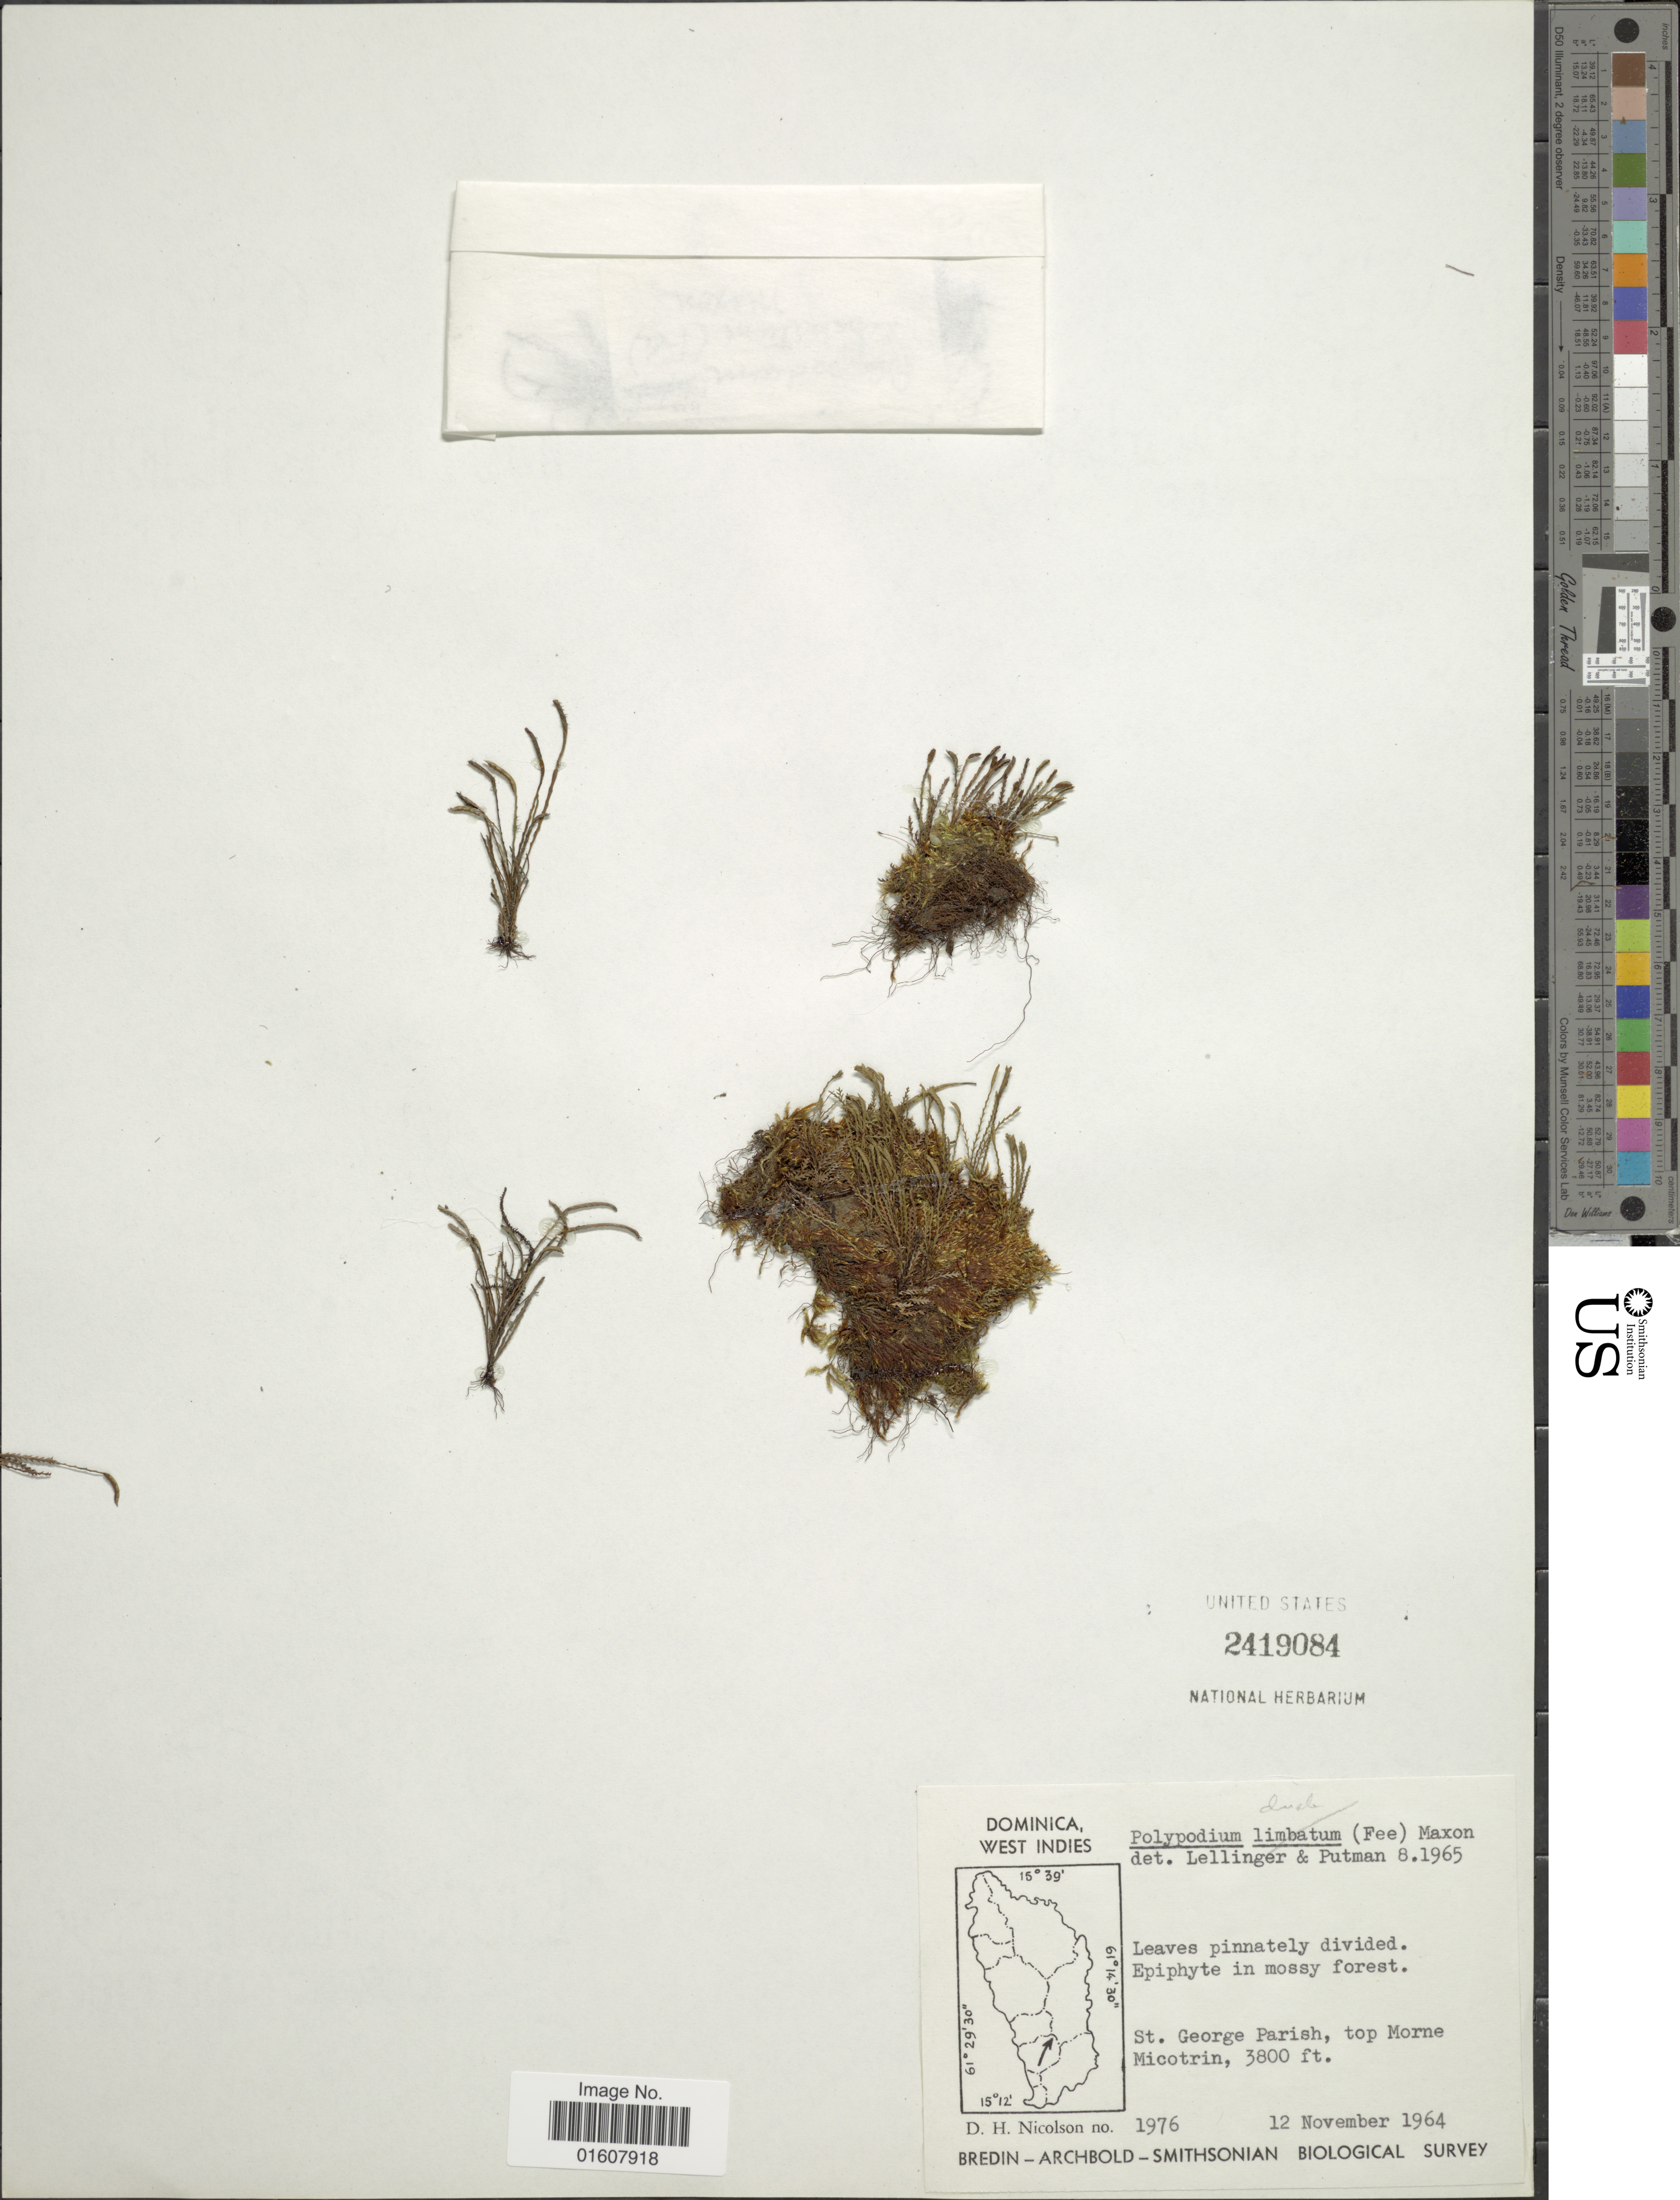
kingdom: Plantae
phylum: Tracheophyta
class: Polypodiopsida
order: Polypodiales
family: Polypodiaceae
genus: Cochlidium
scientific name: Cochlidium serrulatum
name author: (Sw.) L.E. Bishop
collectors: D. H. Nicolson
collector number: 1976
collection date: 1964-11-12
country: Dominica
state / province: St. George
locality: Top Morne Micotrin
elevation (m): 1158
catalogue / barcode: US 2419084